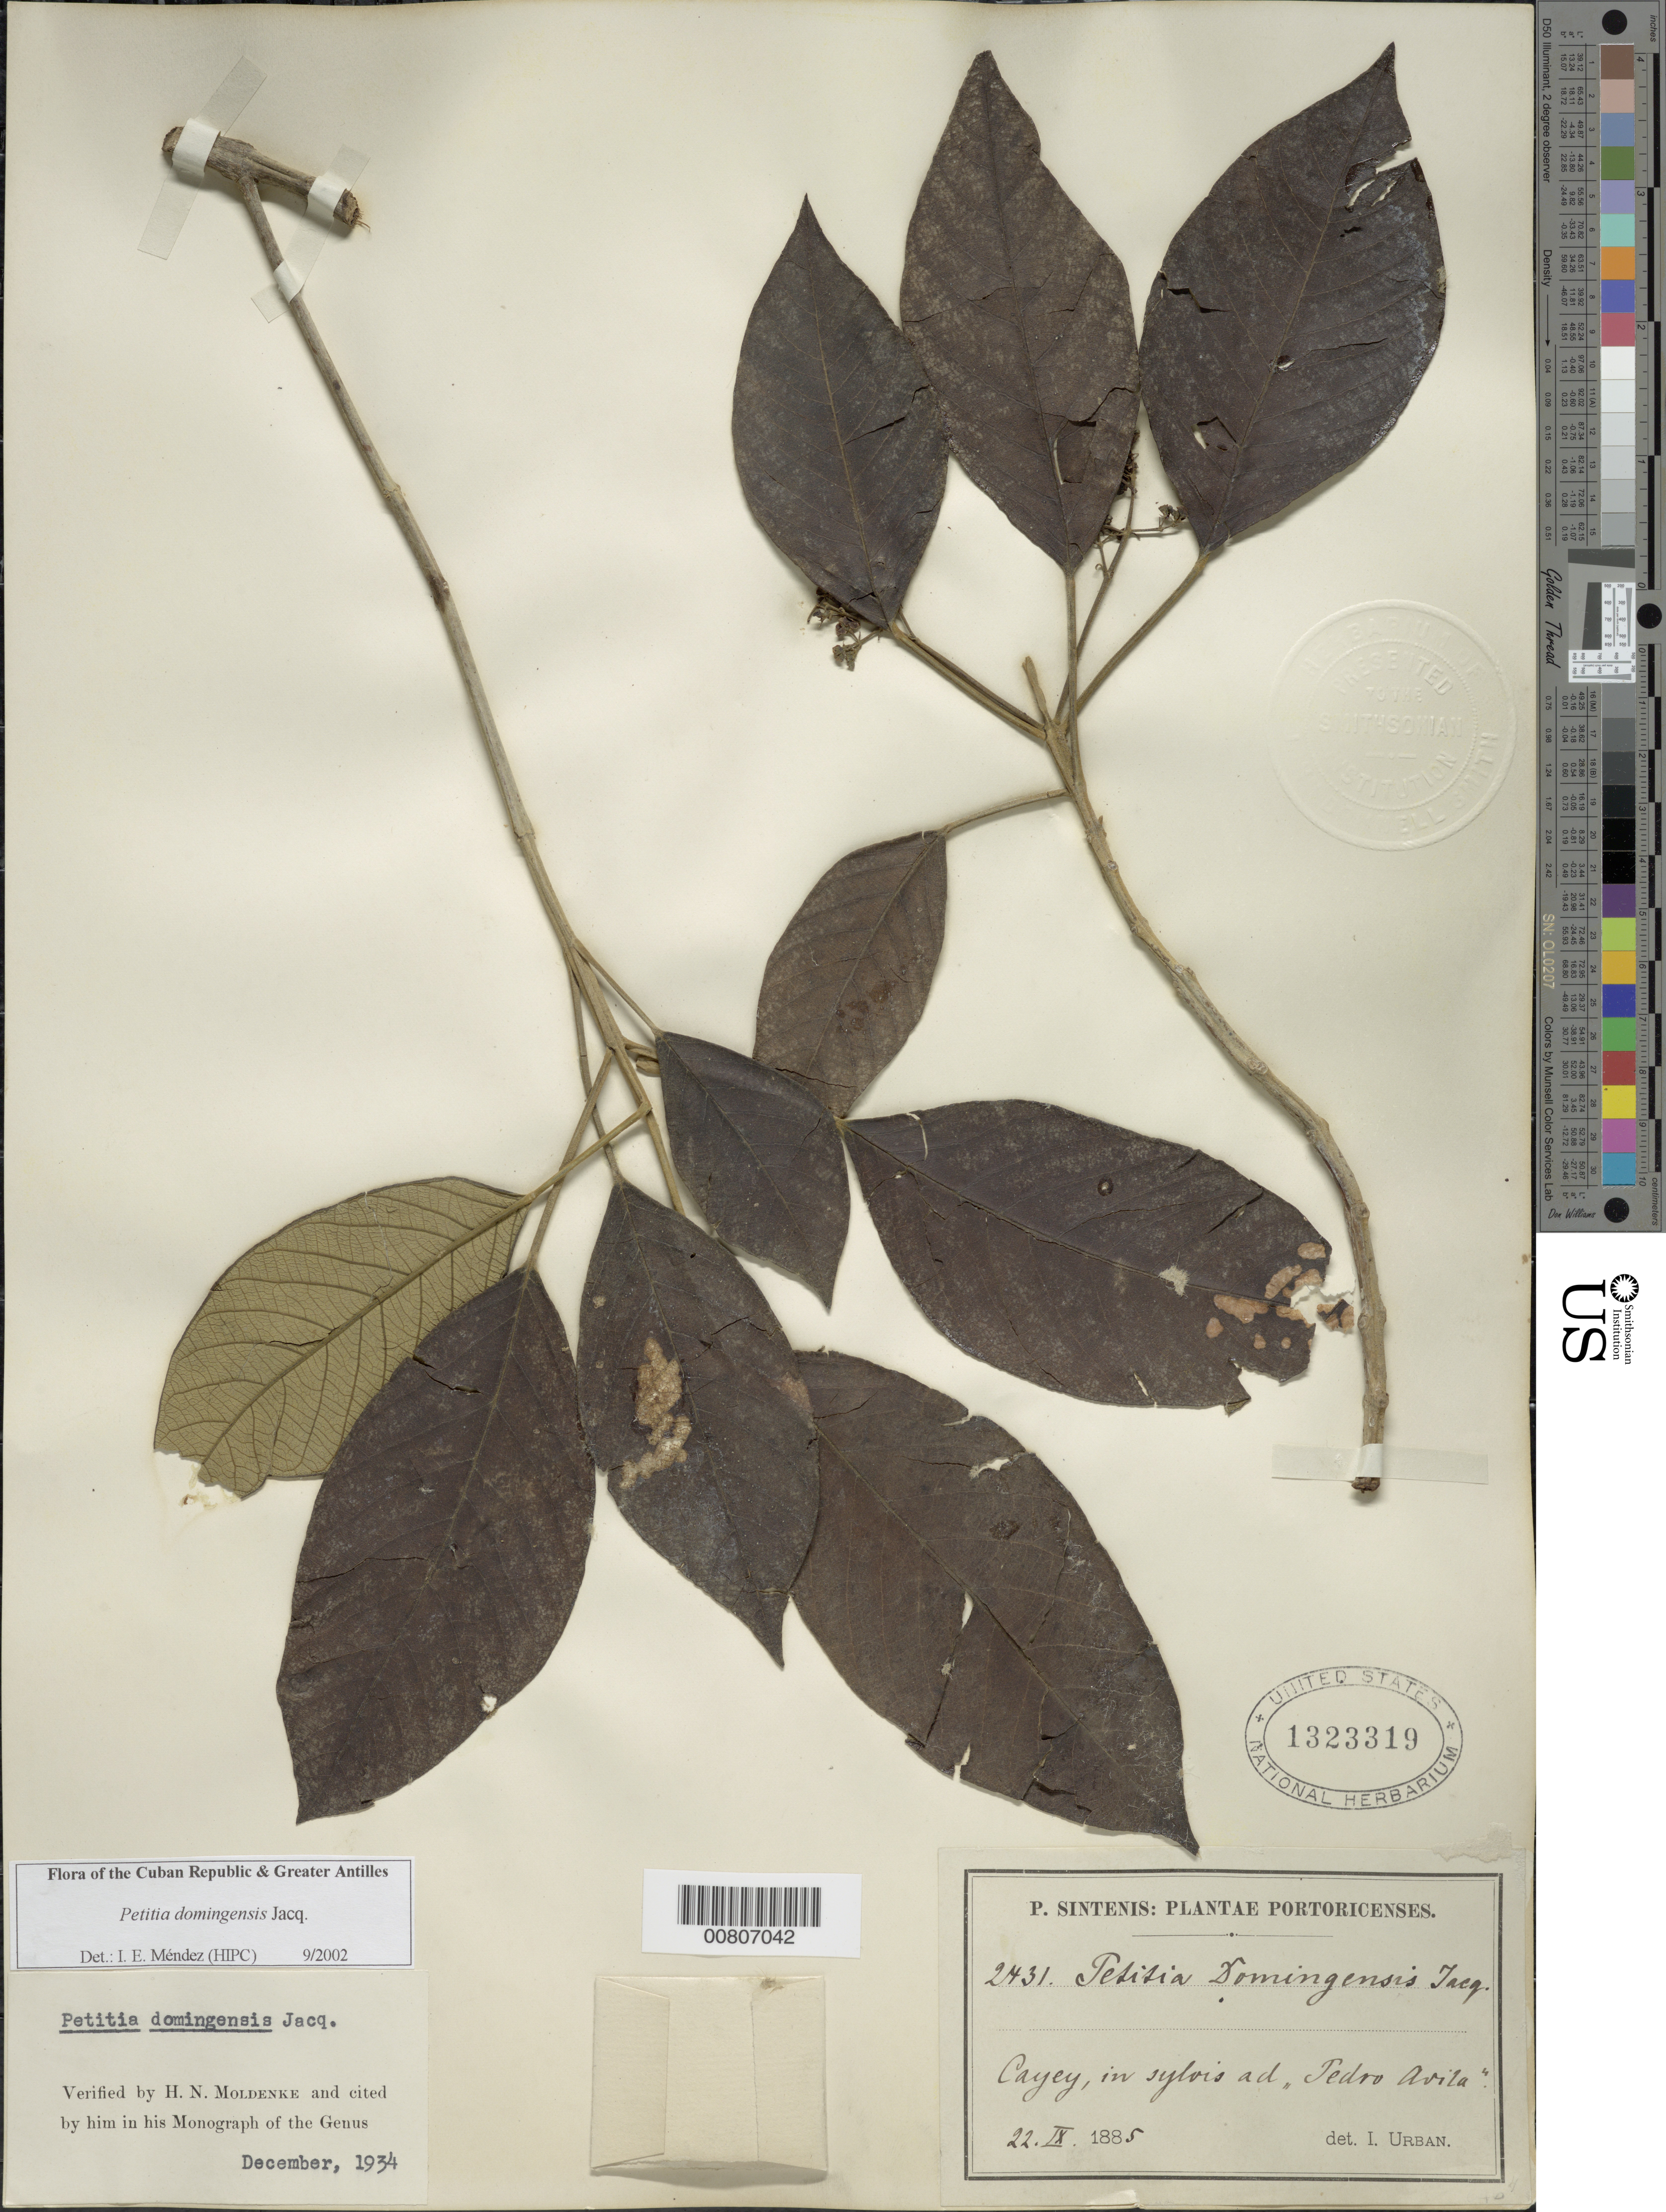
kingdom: Plantae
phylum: Tracheophyta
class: Magnoliopsida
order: Lamiales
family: Lamiaceae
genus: Petitia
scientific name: Petitia domingensis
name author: Jacq.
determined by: Méndez, Isidro E., (HIPC)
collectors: P. Sintenis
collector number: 2431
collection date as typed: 22 Sep 1885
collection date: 1885-09-22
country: Puerto Rico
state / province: Cayey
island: Puerto Rico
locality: Cayey, Pedro Avita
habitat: In sylvis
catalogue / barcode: US 1323319